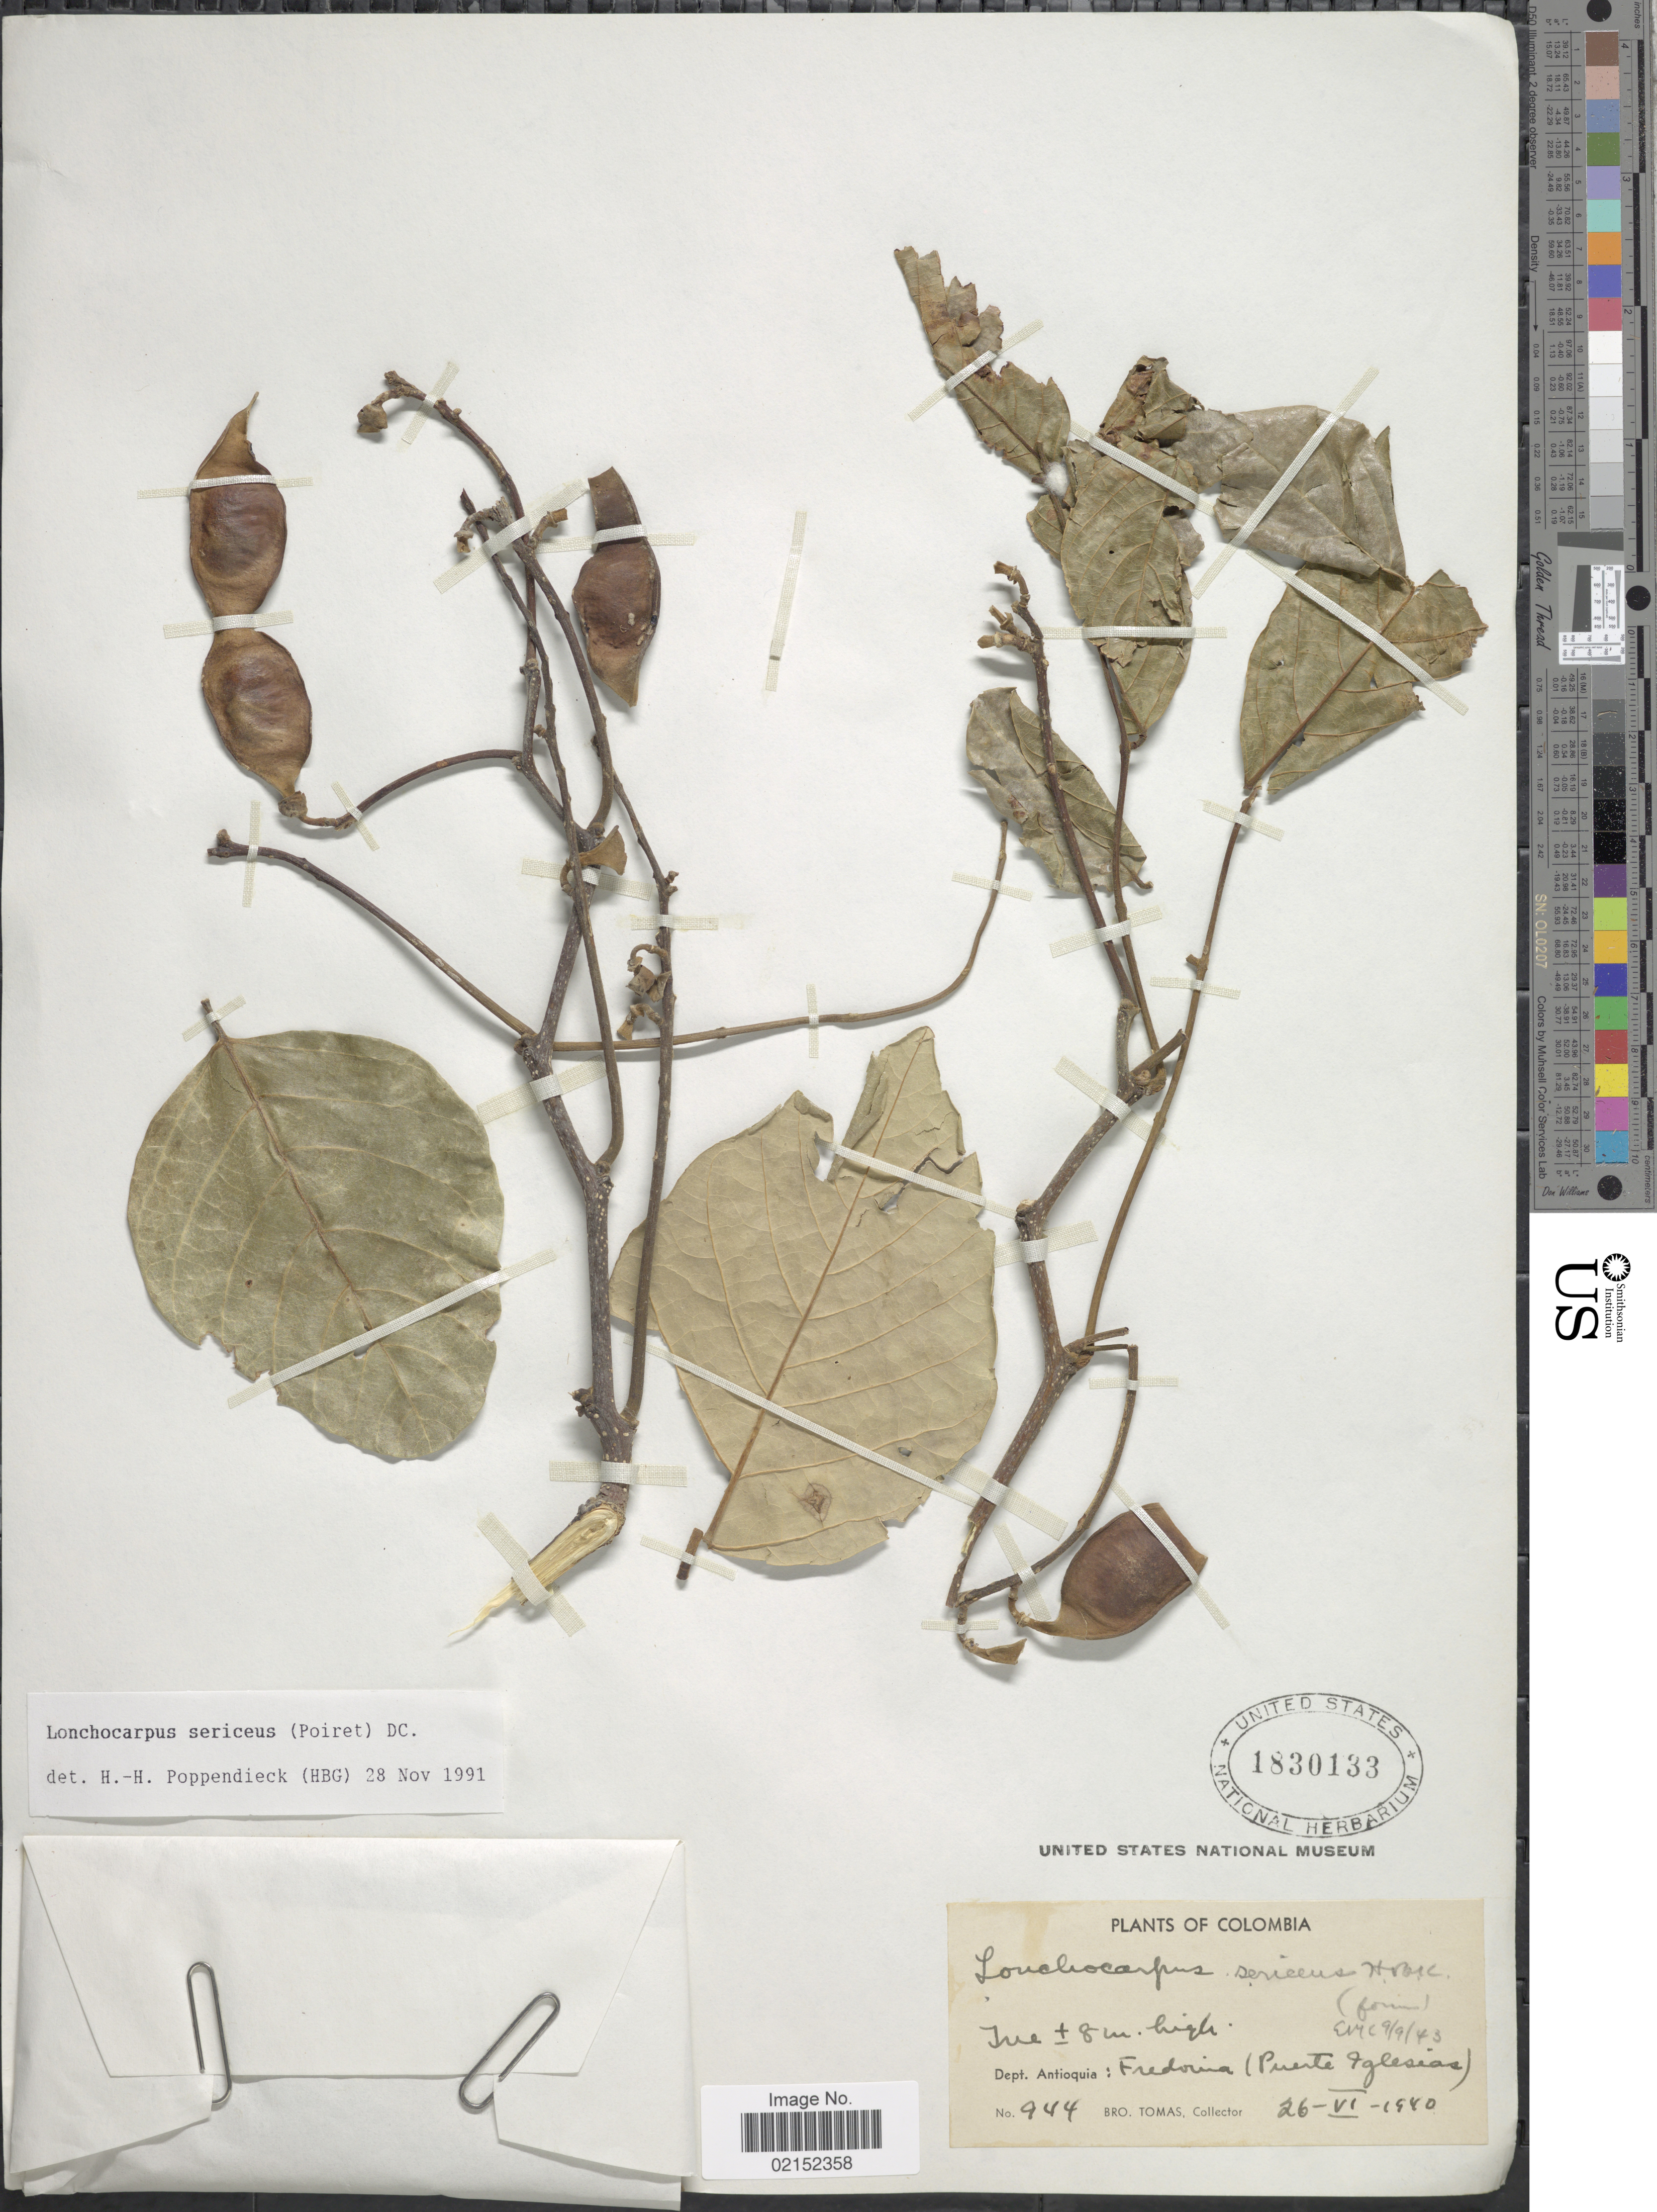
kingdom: Plantae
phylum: Tracheophyta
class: Magnoliopsida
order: Fabales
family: Fabaceae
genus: Lonchocarpus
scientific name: Lonchocarpus sericeus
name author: (Poir.) Kunth ex DC.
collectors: B. Tomas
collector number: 944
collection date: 1940-06-26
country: Colombia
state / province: Antioquia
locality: Fredonia (Puerto Iglesias)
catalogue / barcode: US 1830133